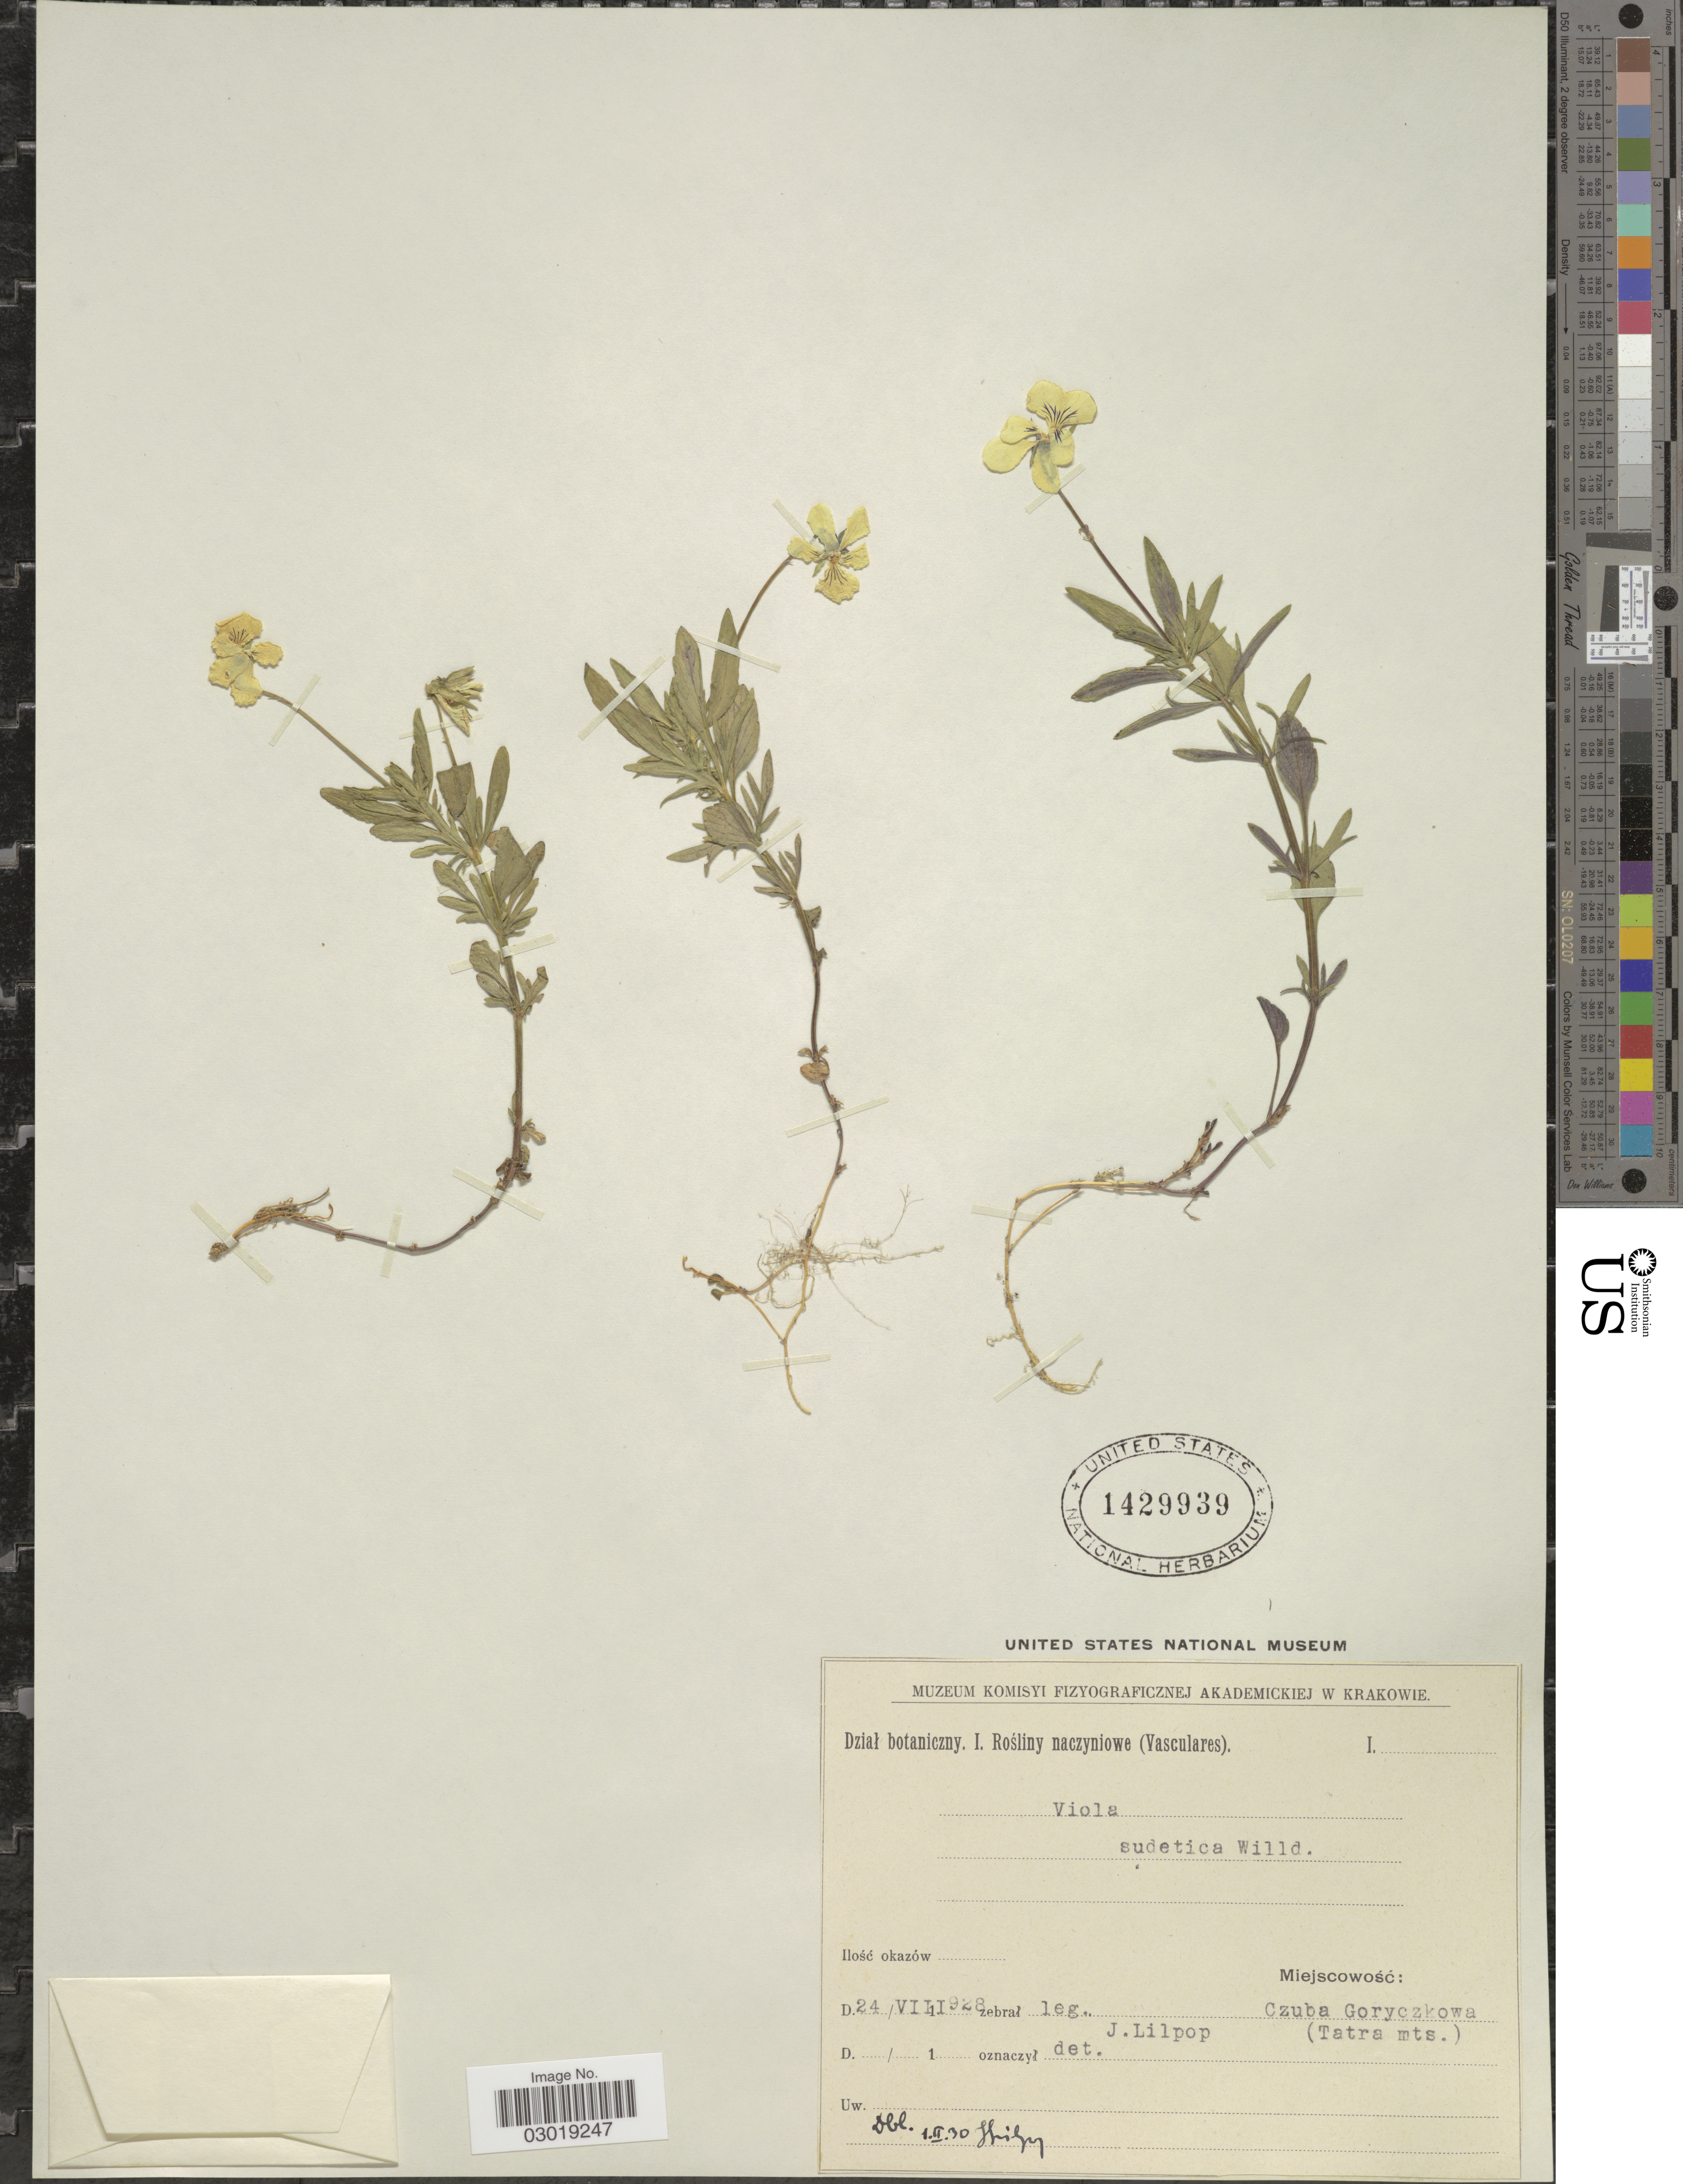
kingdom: Plantae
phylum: Tracheophyta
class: Magnoliopsida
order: Malpighiales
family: Violaceae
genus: Viola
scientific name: Viola sudetica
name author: Willd.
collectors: J. Lilpop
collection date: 1928-07-24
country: Poland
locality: Miejscowosc: Czuba Goryczkowa (Tatra mts.).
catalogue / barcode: US 1429939